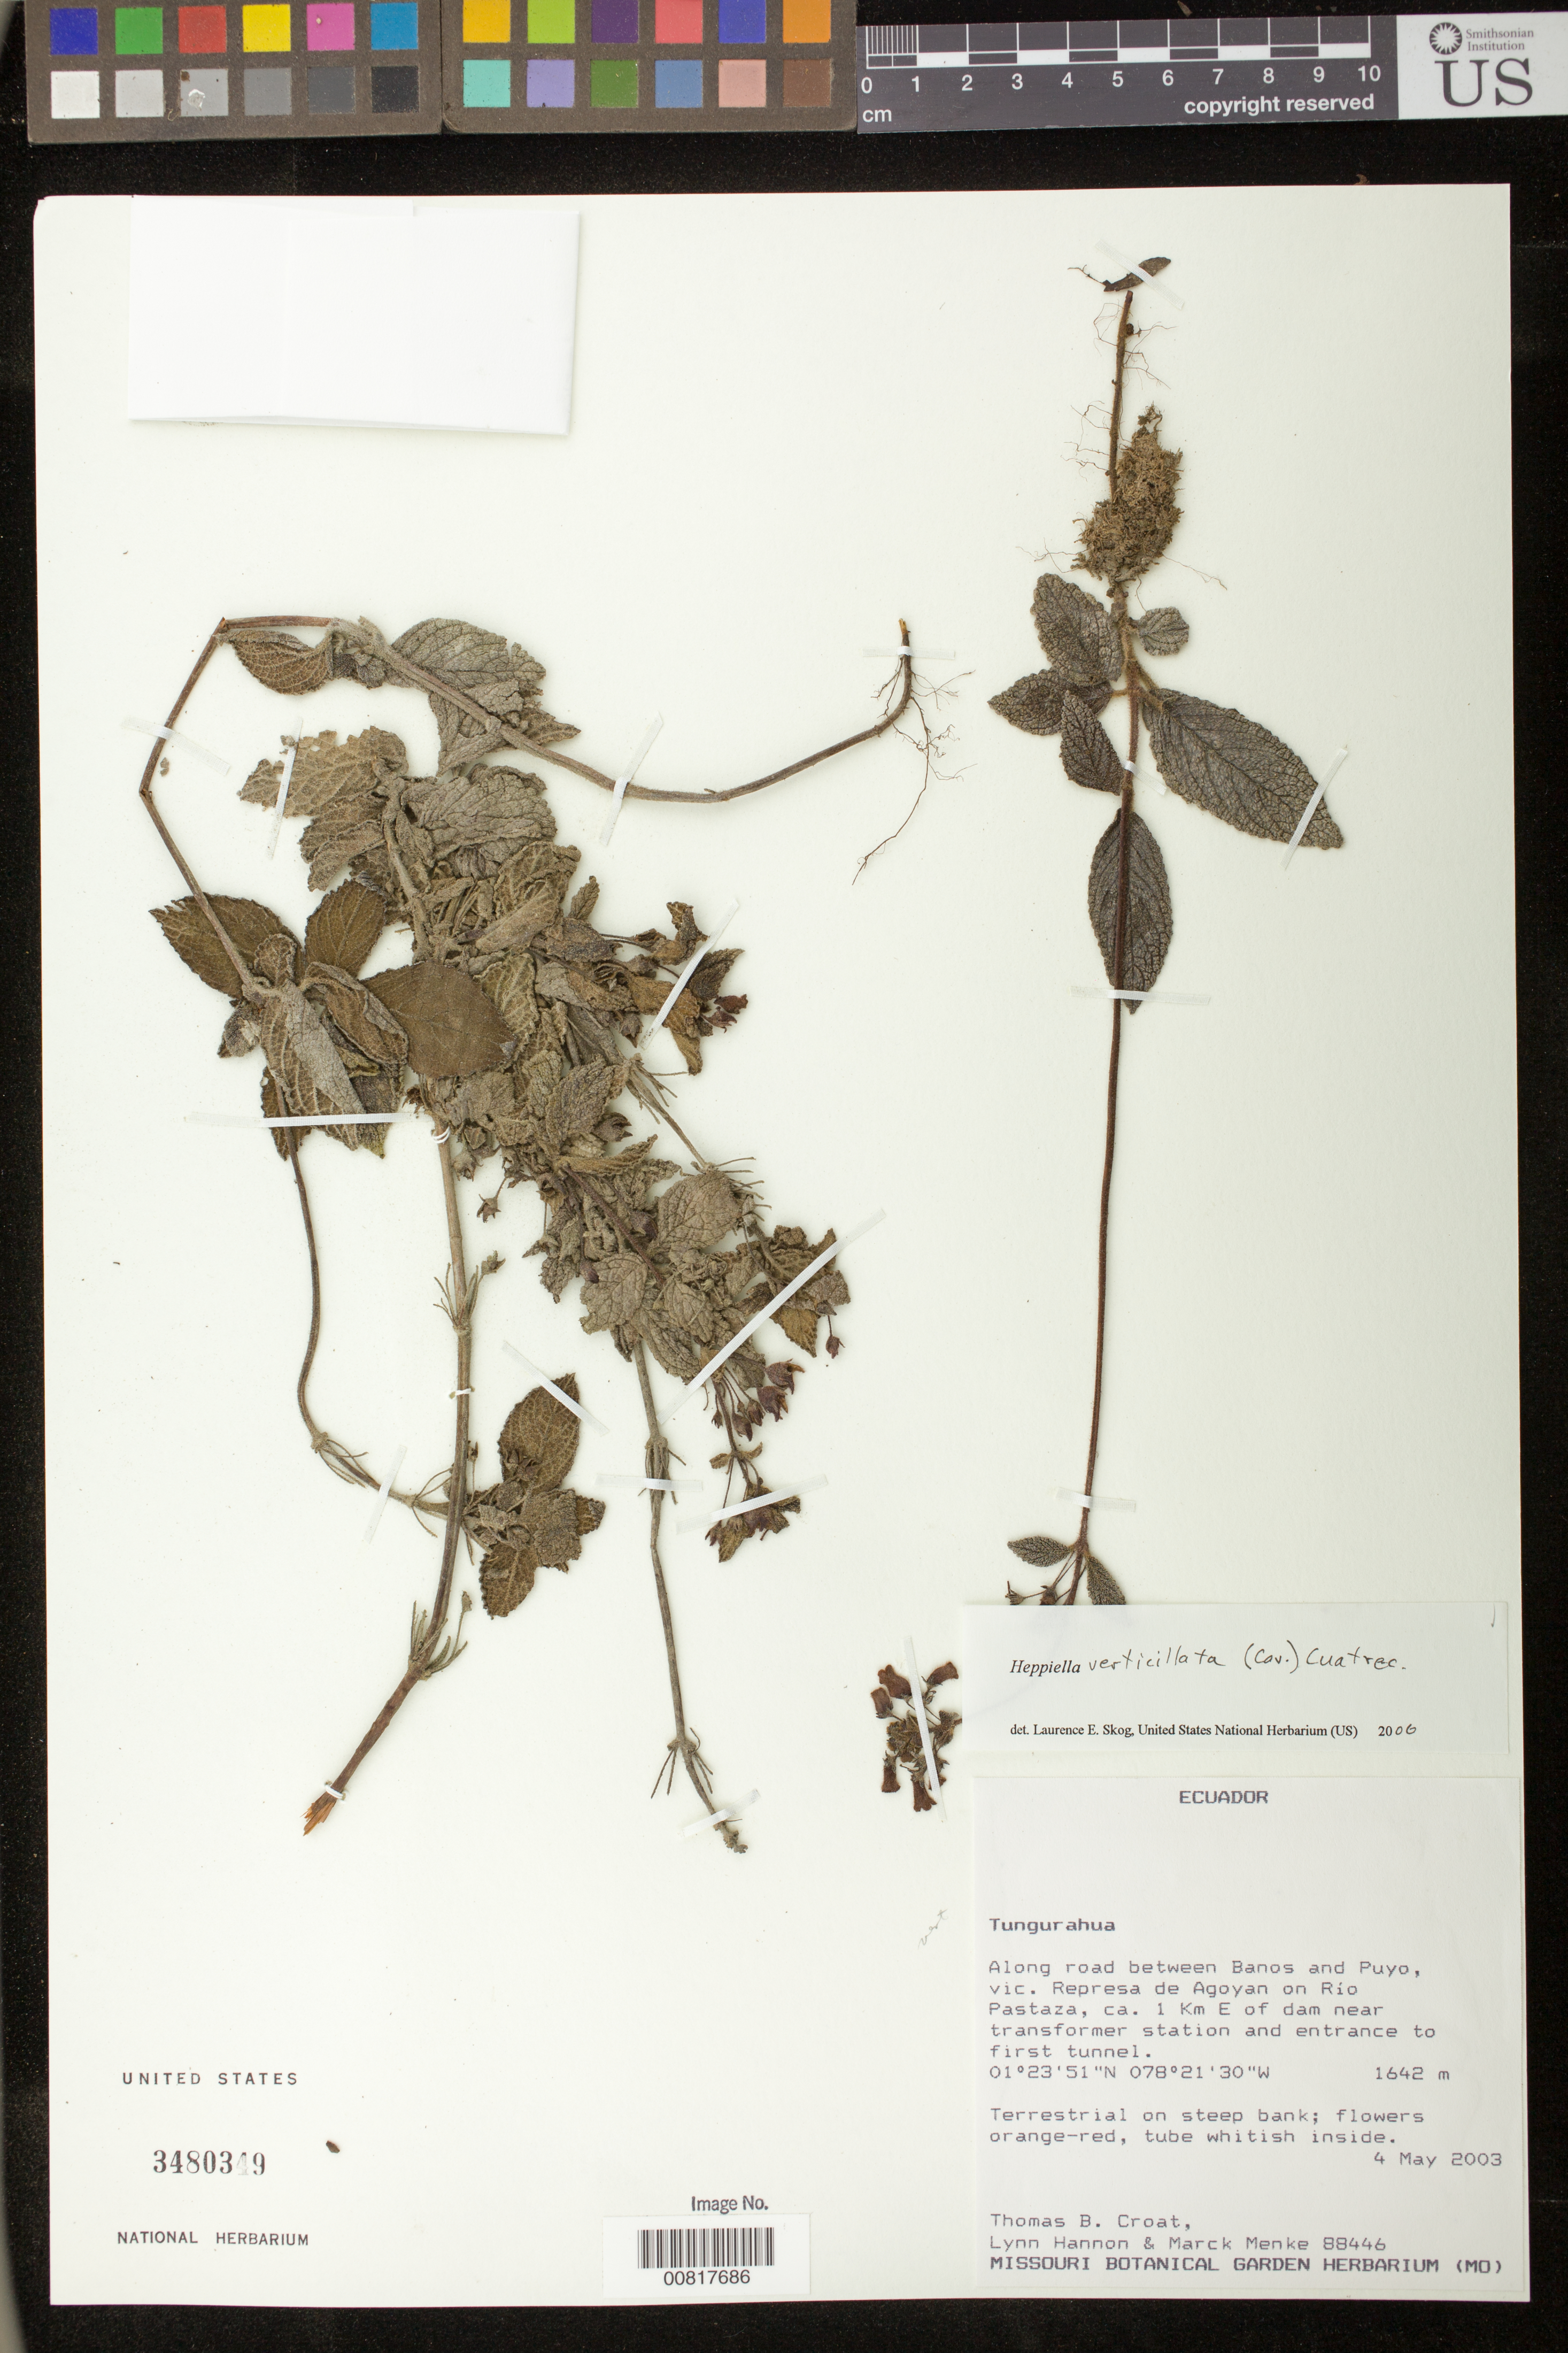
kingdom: Plantae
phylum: Tracheophyta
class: Magnoliopsida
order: Lamiales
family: Gesneriaceae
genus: Heppiella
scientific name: Heppiella verticillata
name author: (Cav.) Cuatrec.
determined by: Skog, Laurence E.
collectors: T. B. Croat, L. Hannon & M. Menke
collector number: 88446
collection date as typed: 04 May 2003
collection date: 2003-05-04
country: Ecuador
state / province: Tungurahua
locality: Along road between Banos and Puyo, vic. Represa de Agoyan on Rio pastaza, ca. 12 km E of dam near transformer station and entrance to first tunnel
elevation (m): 1642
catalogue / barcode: US 3480349